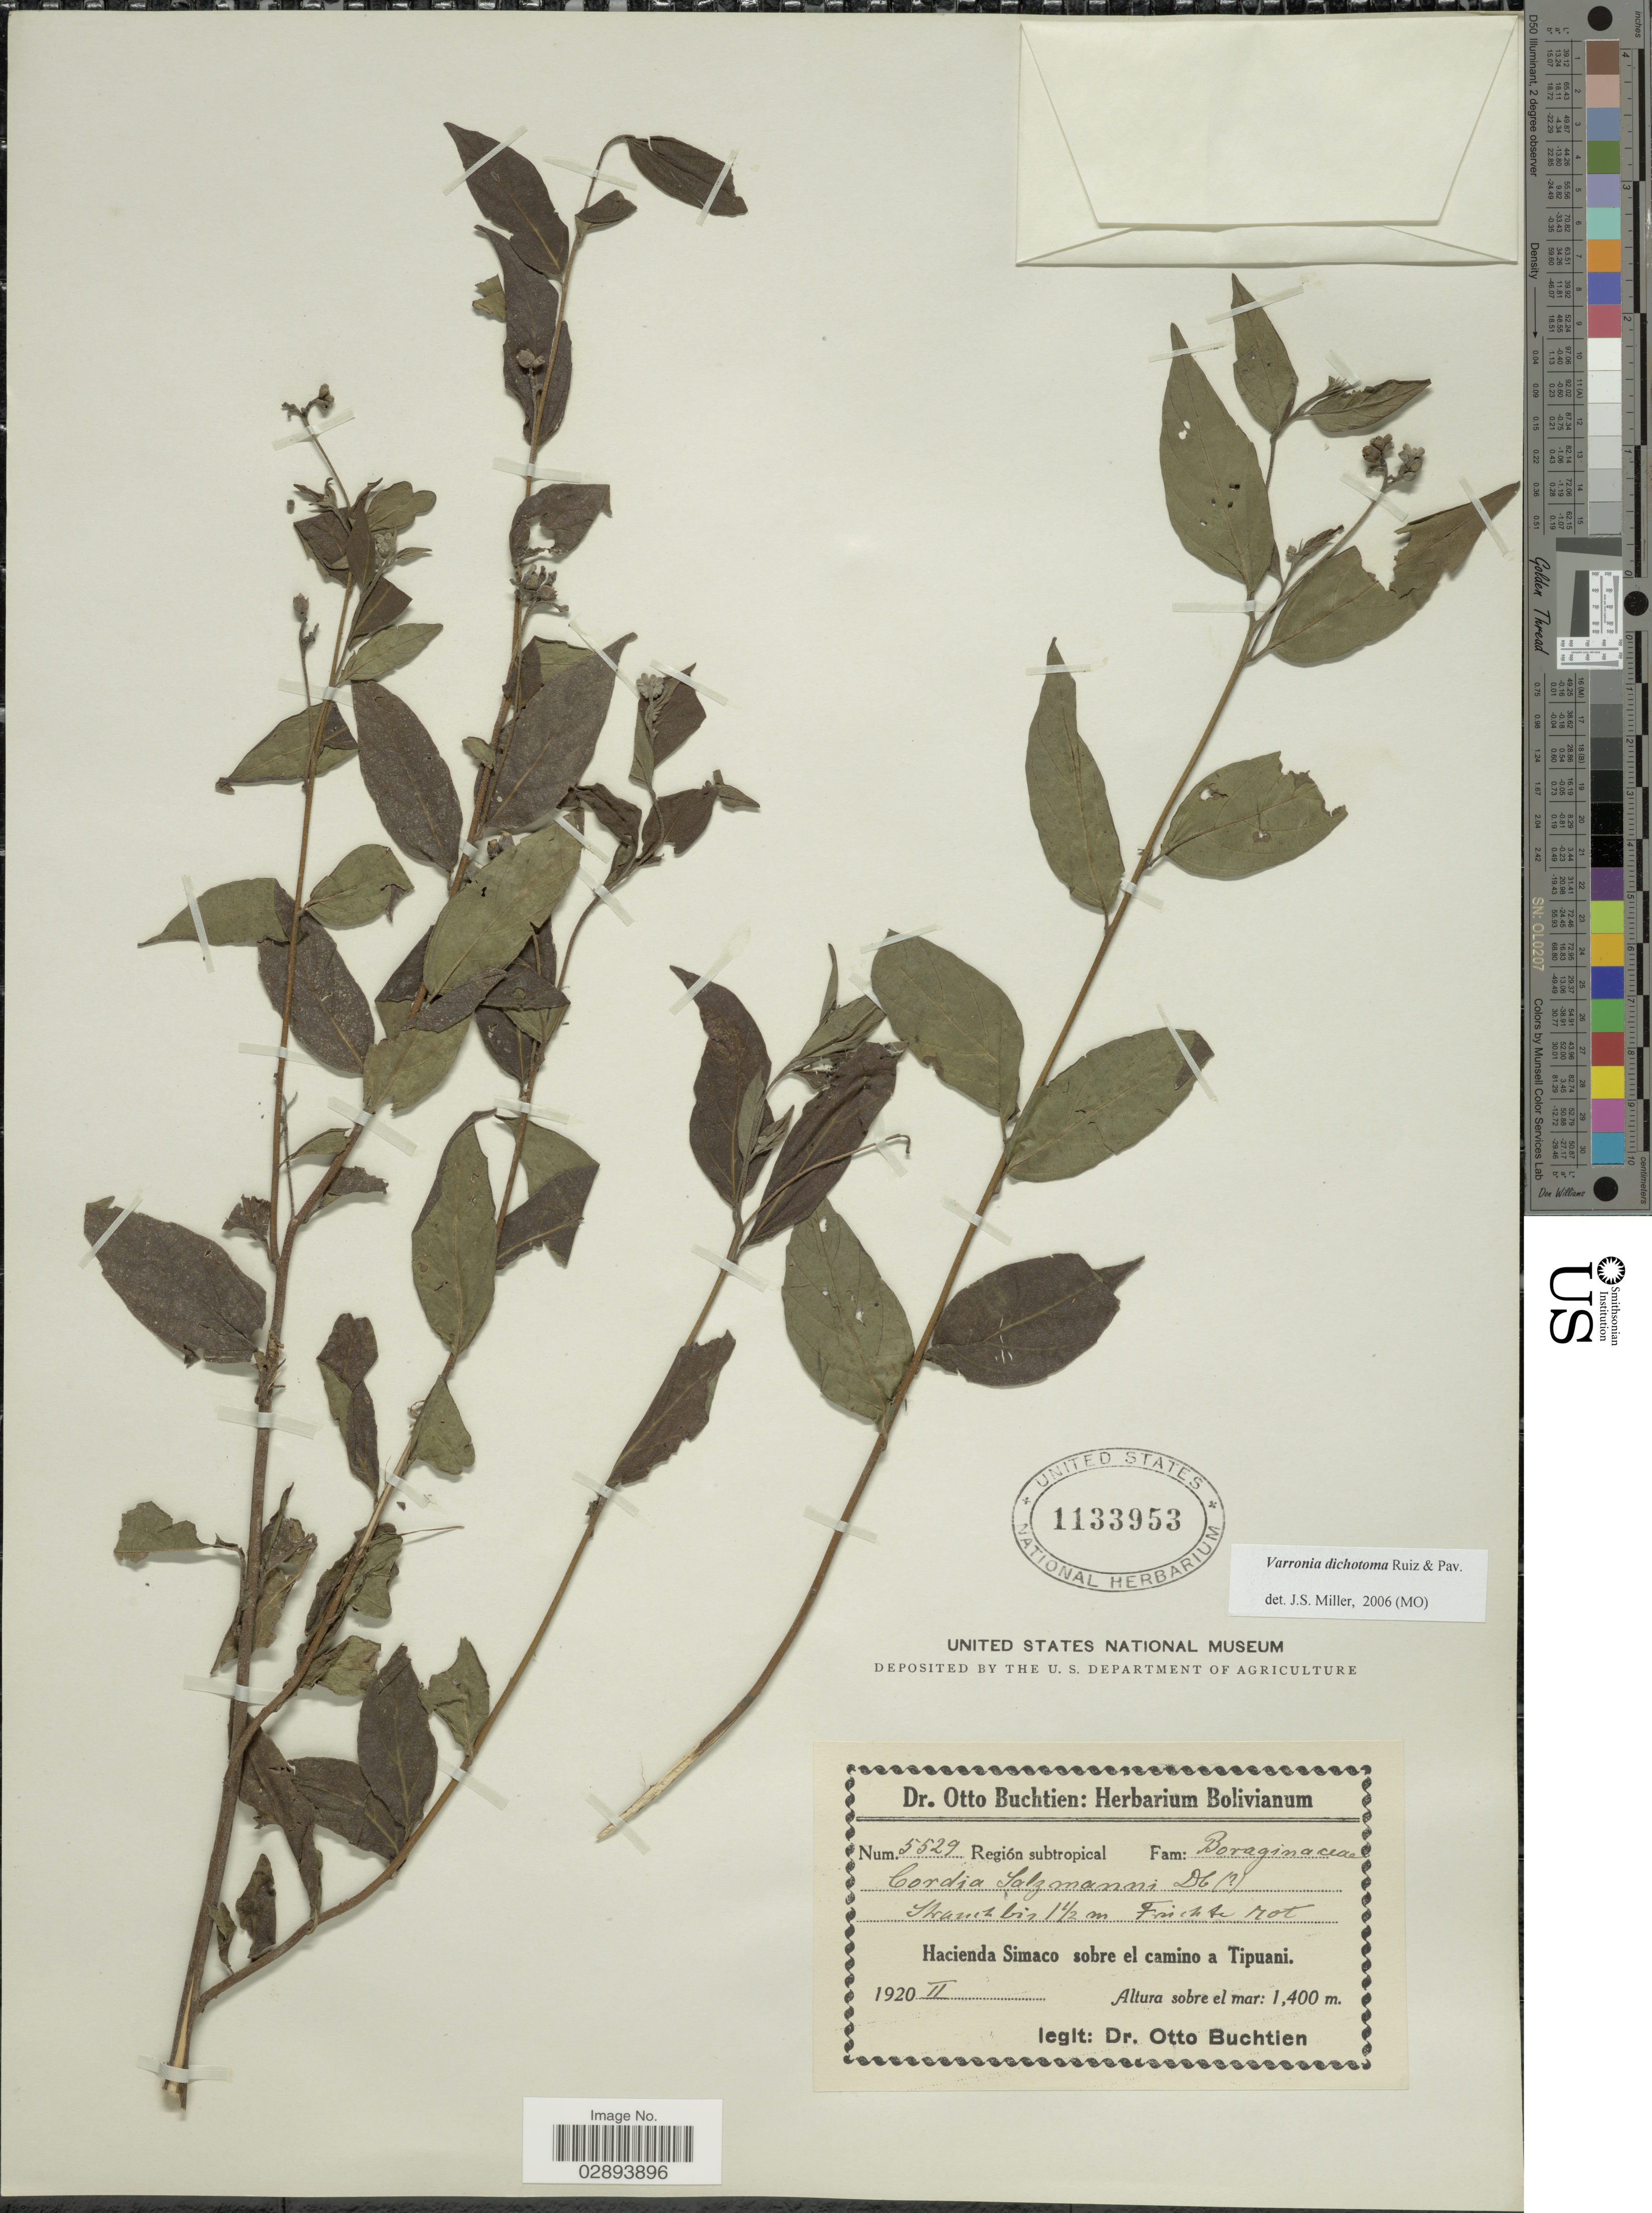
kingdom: Plantae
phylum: Tracheophyta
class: Magnoliopsida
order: Boraginales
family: Cordiaceae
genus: Varronia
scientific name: Varronia dichotoma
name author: Ruiz & Pav.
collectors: O. Buchtien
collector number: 5529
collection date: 1920-02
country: Bolivia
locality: Hacienda Simaco sobre el camino a Tipuani.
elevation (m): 1400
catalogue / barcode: US 1133953